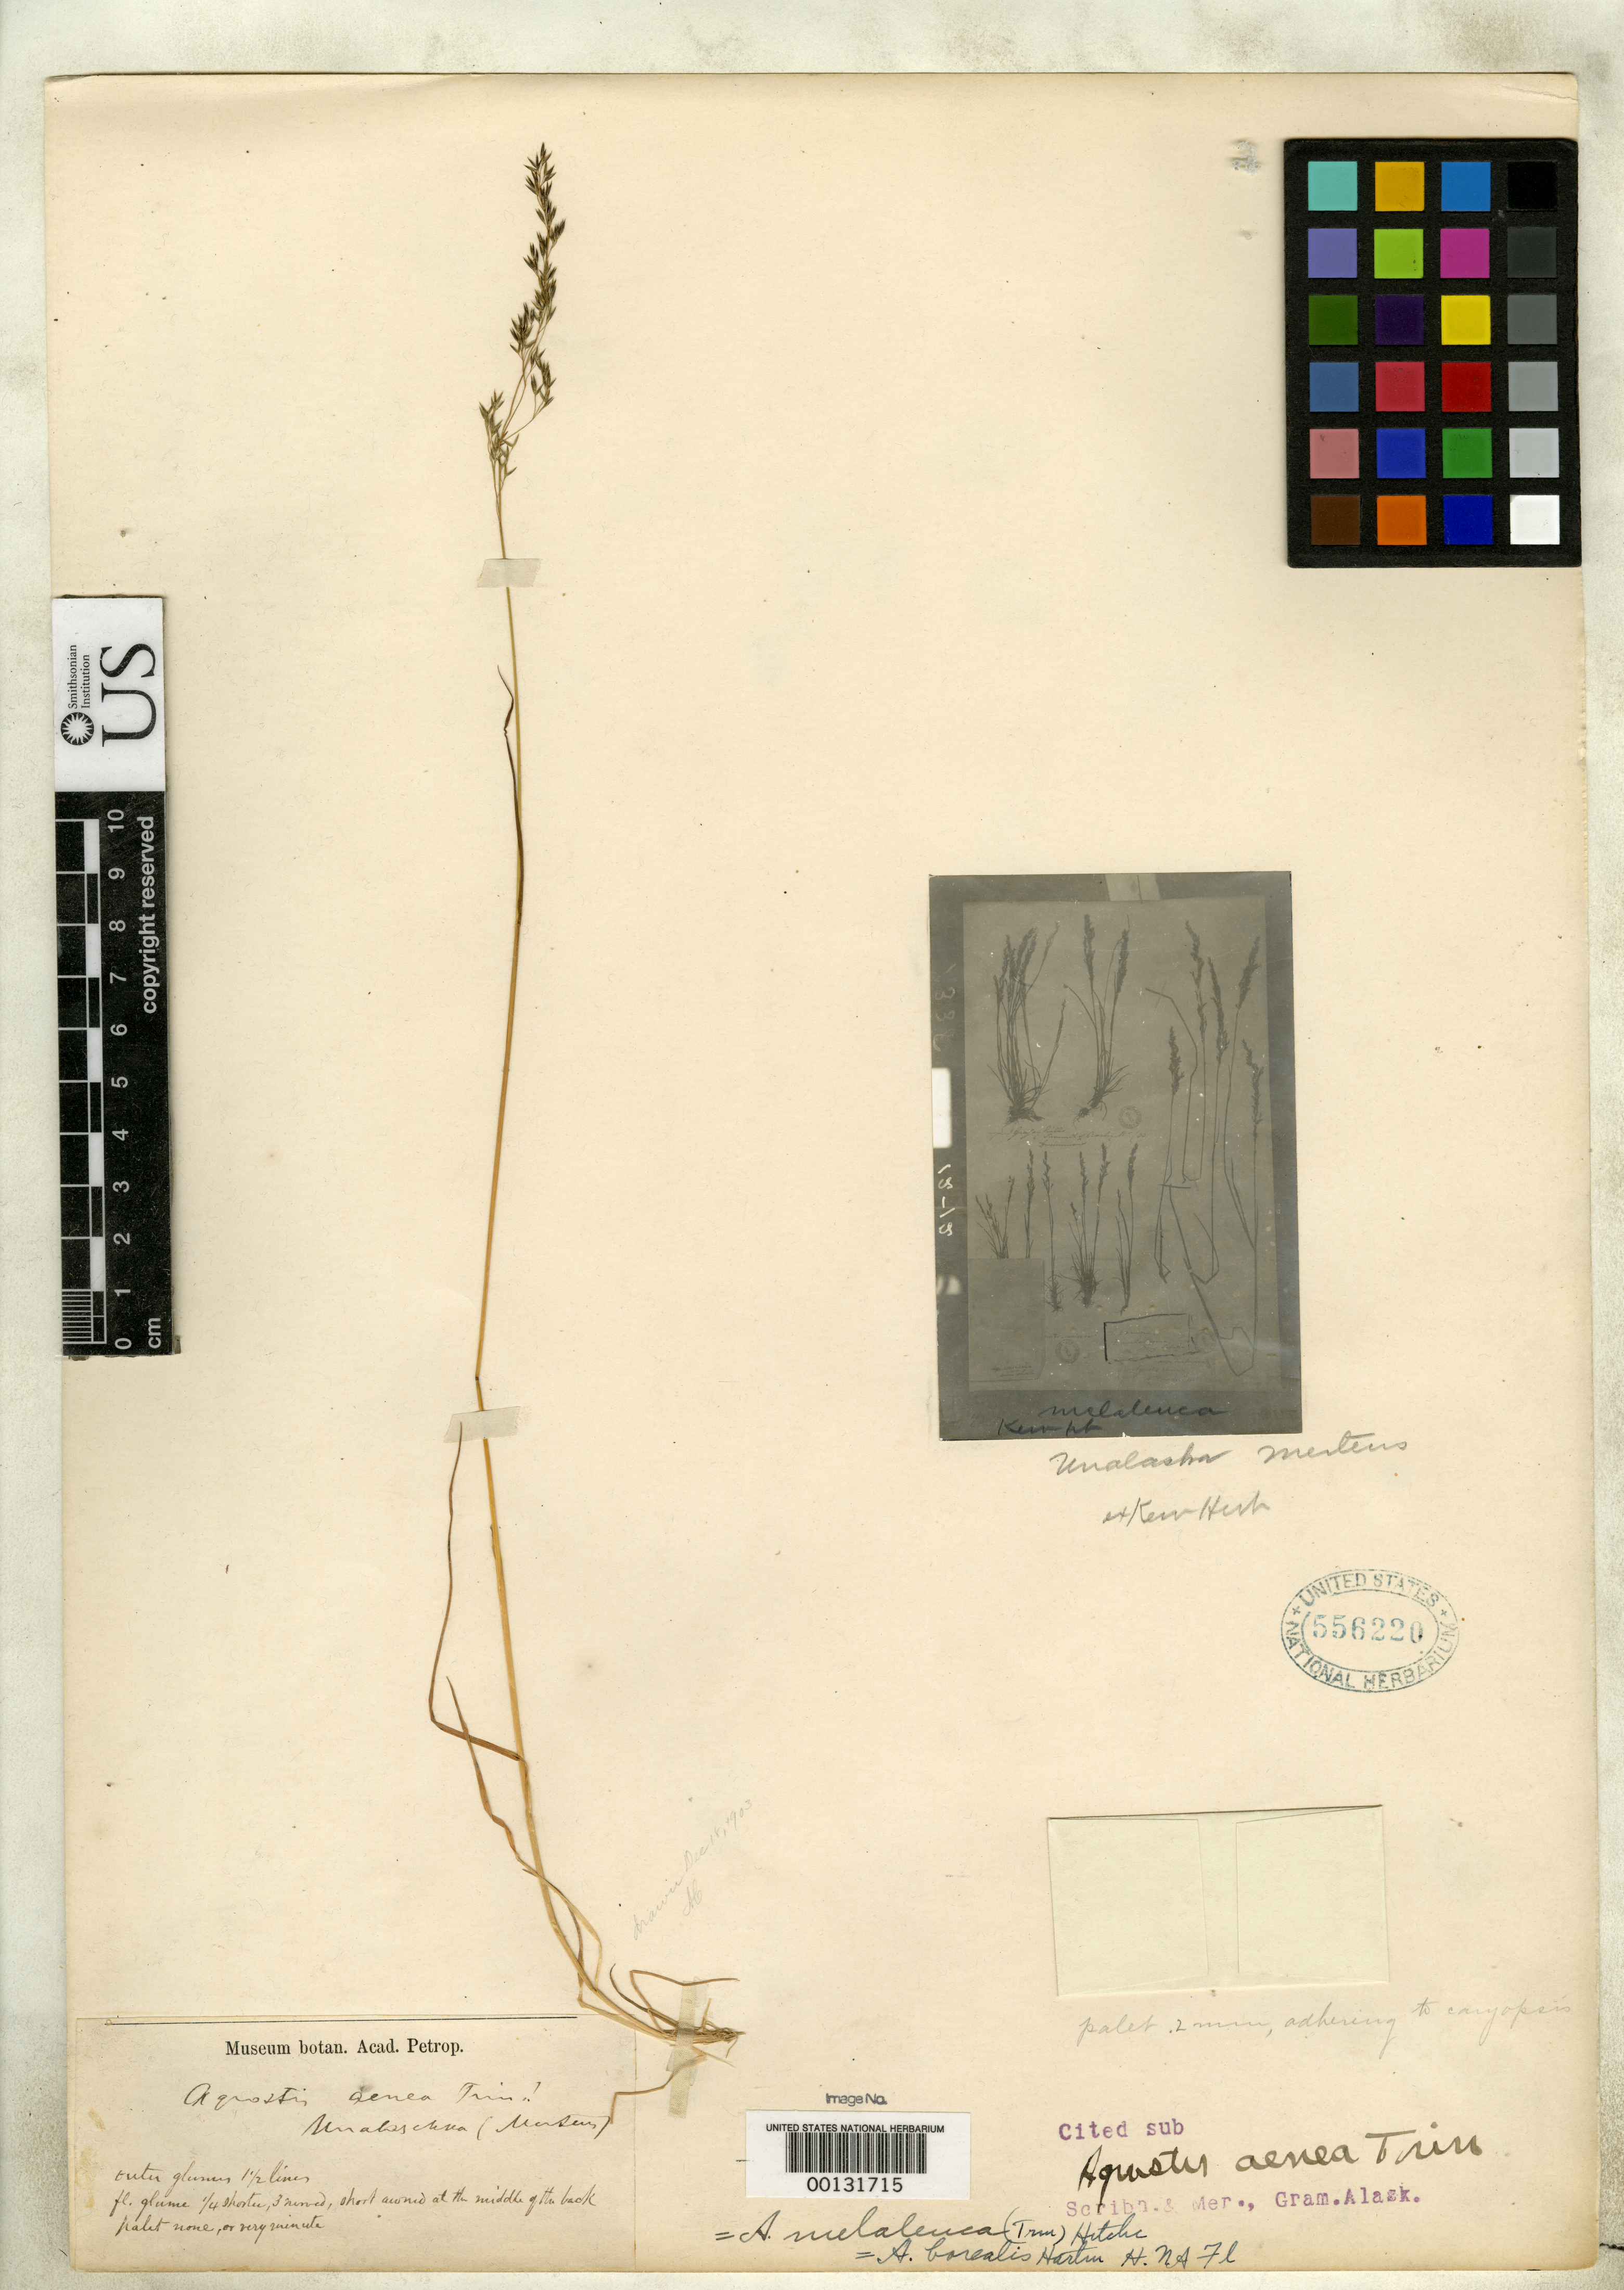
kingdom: Plantae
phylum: Tracheophyta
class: Liliopsida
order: Poales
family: Poaceae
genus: Agrostis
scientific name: Agrostis aenea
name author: Trin.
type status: Isotype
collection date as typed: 1829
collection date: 1829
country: United States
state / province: Alaska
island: Unalaska Island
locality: Unalaska.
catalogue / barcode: US 556220